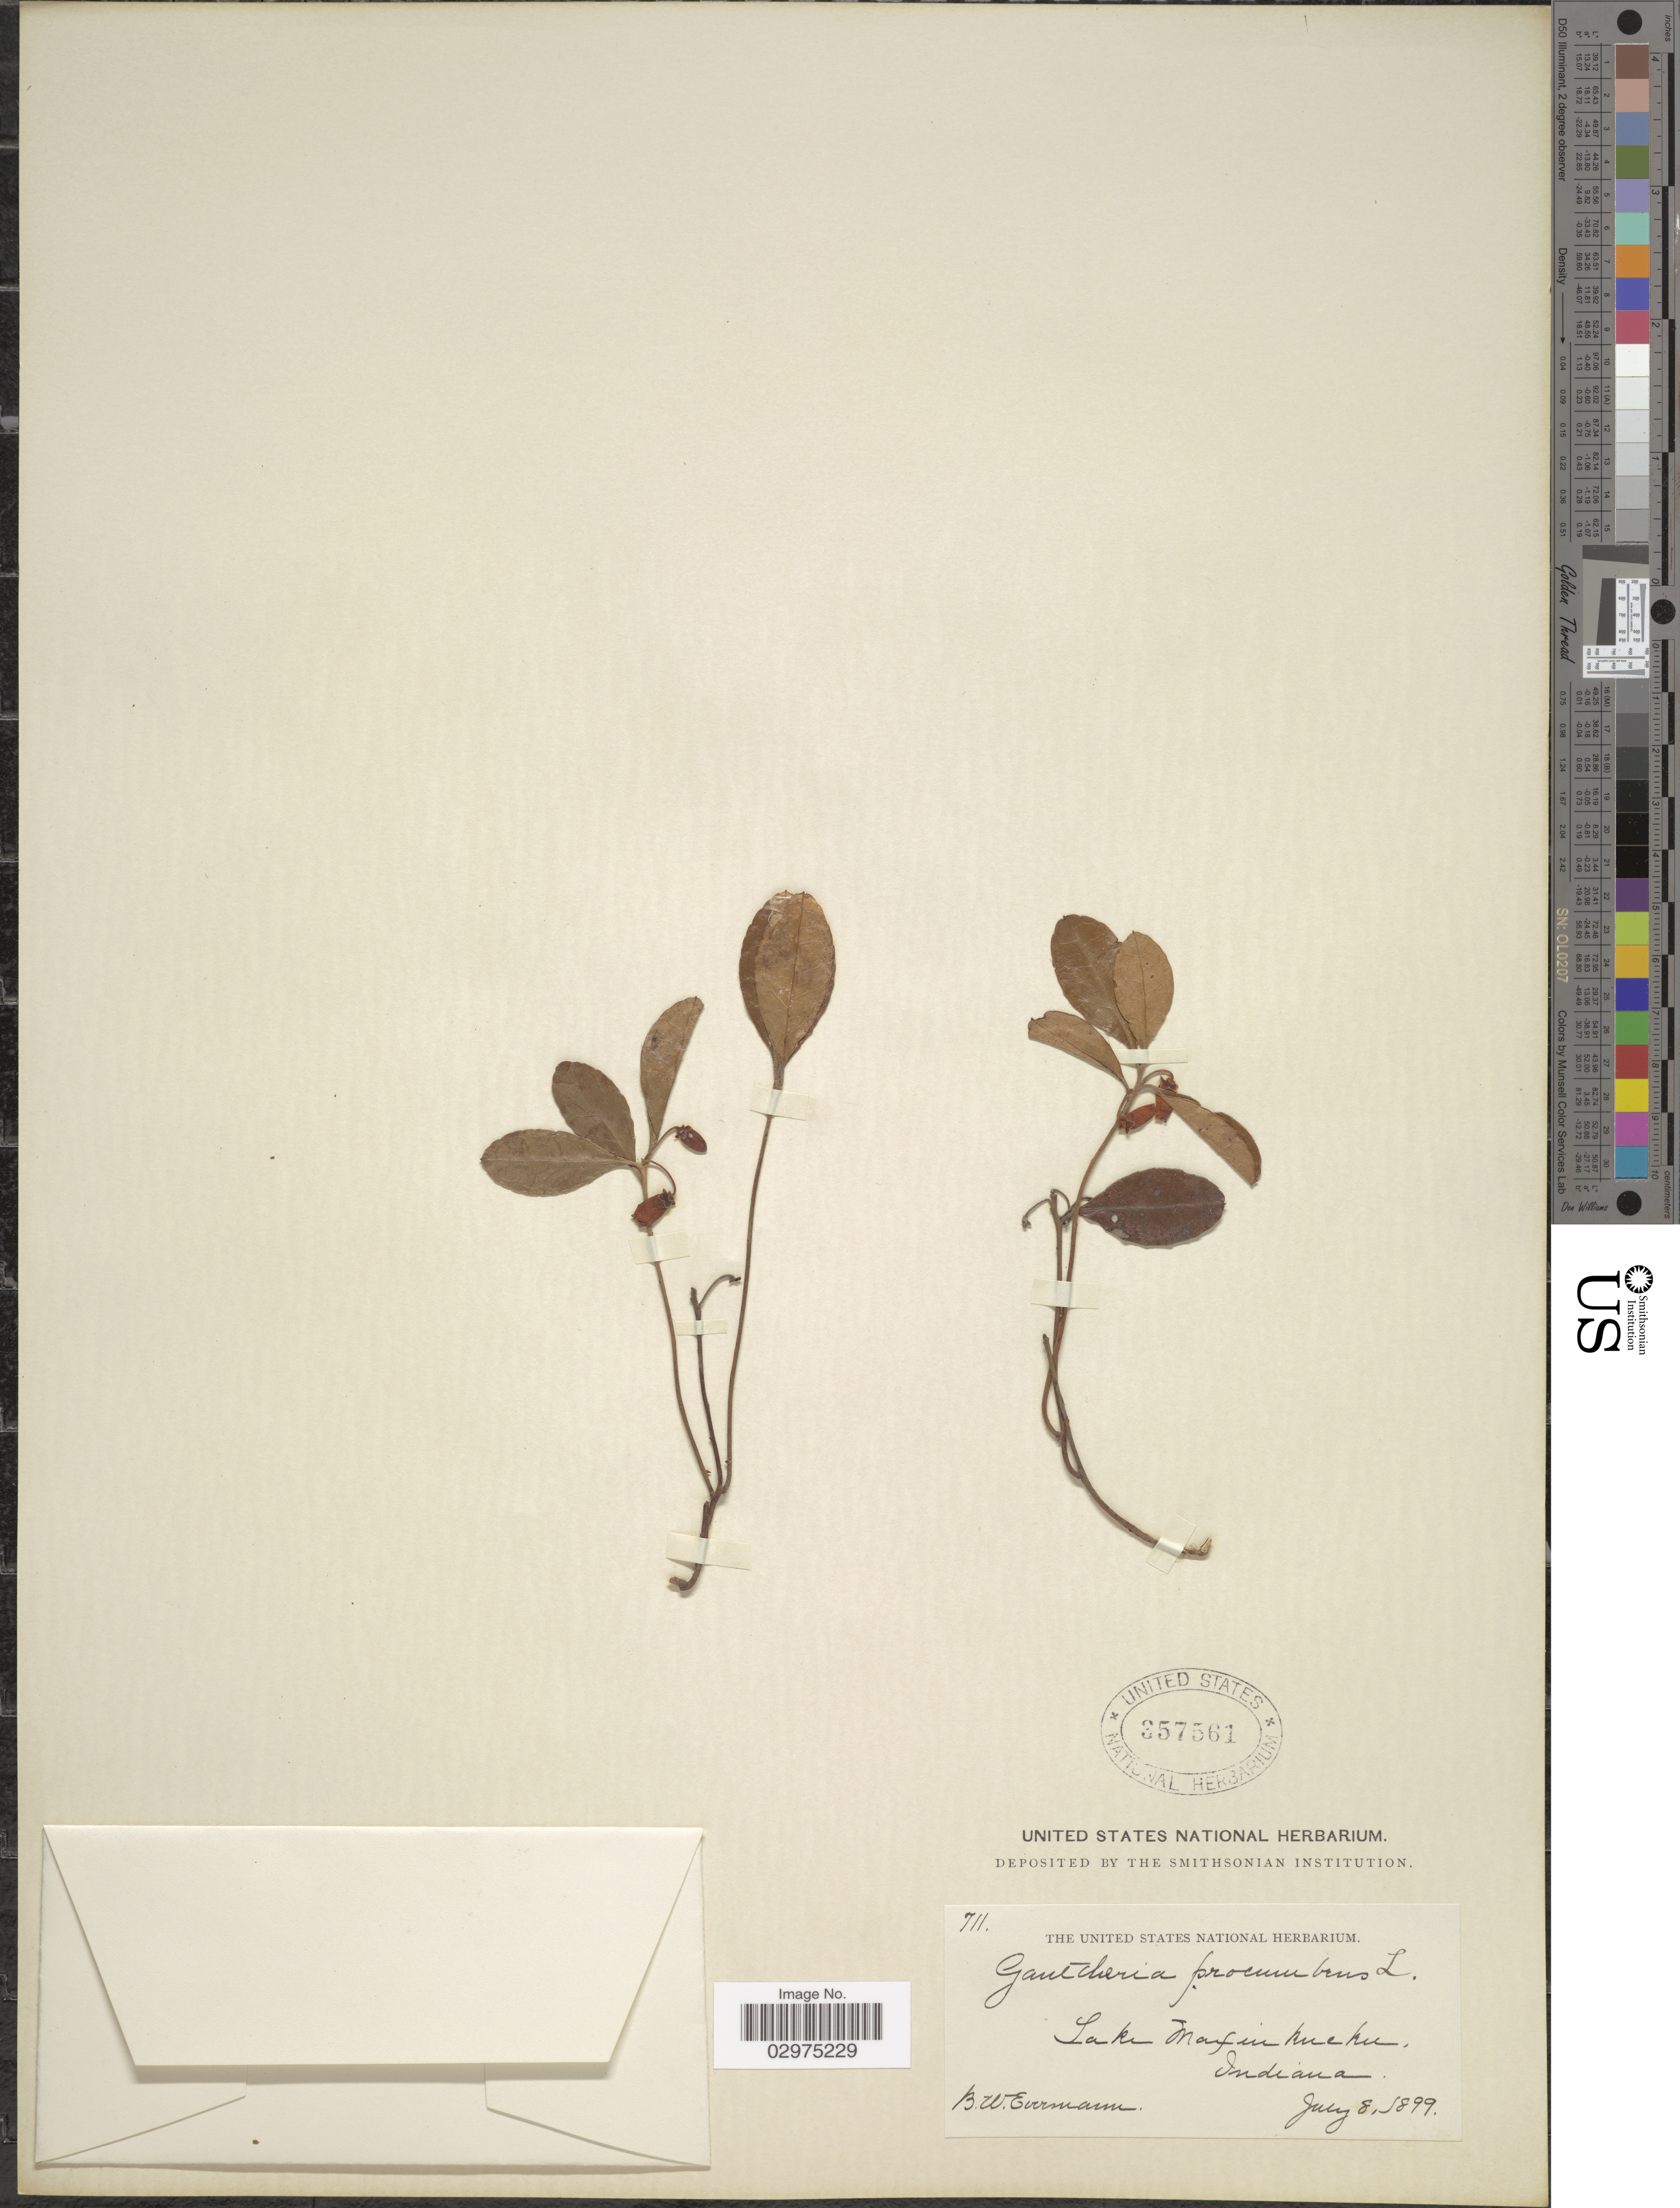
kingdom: Plantae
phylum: Tracheophyta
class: Magnoliopsida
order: Ericales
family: Ericaceae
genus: Gaultheria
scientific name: Gaultheria procumbens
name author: L.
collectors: B. W. Evermann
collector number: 711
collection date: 1899-07-08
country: United States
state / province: Indiana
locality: Lake Maxinkuckee.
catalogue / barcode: US 357561